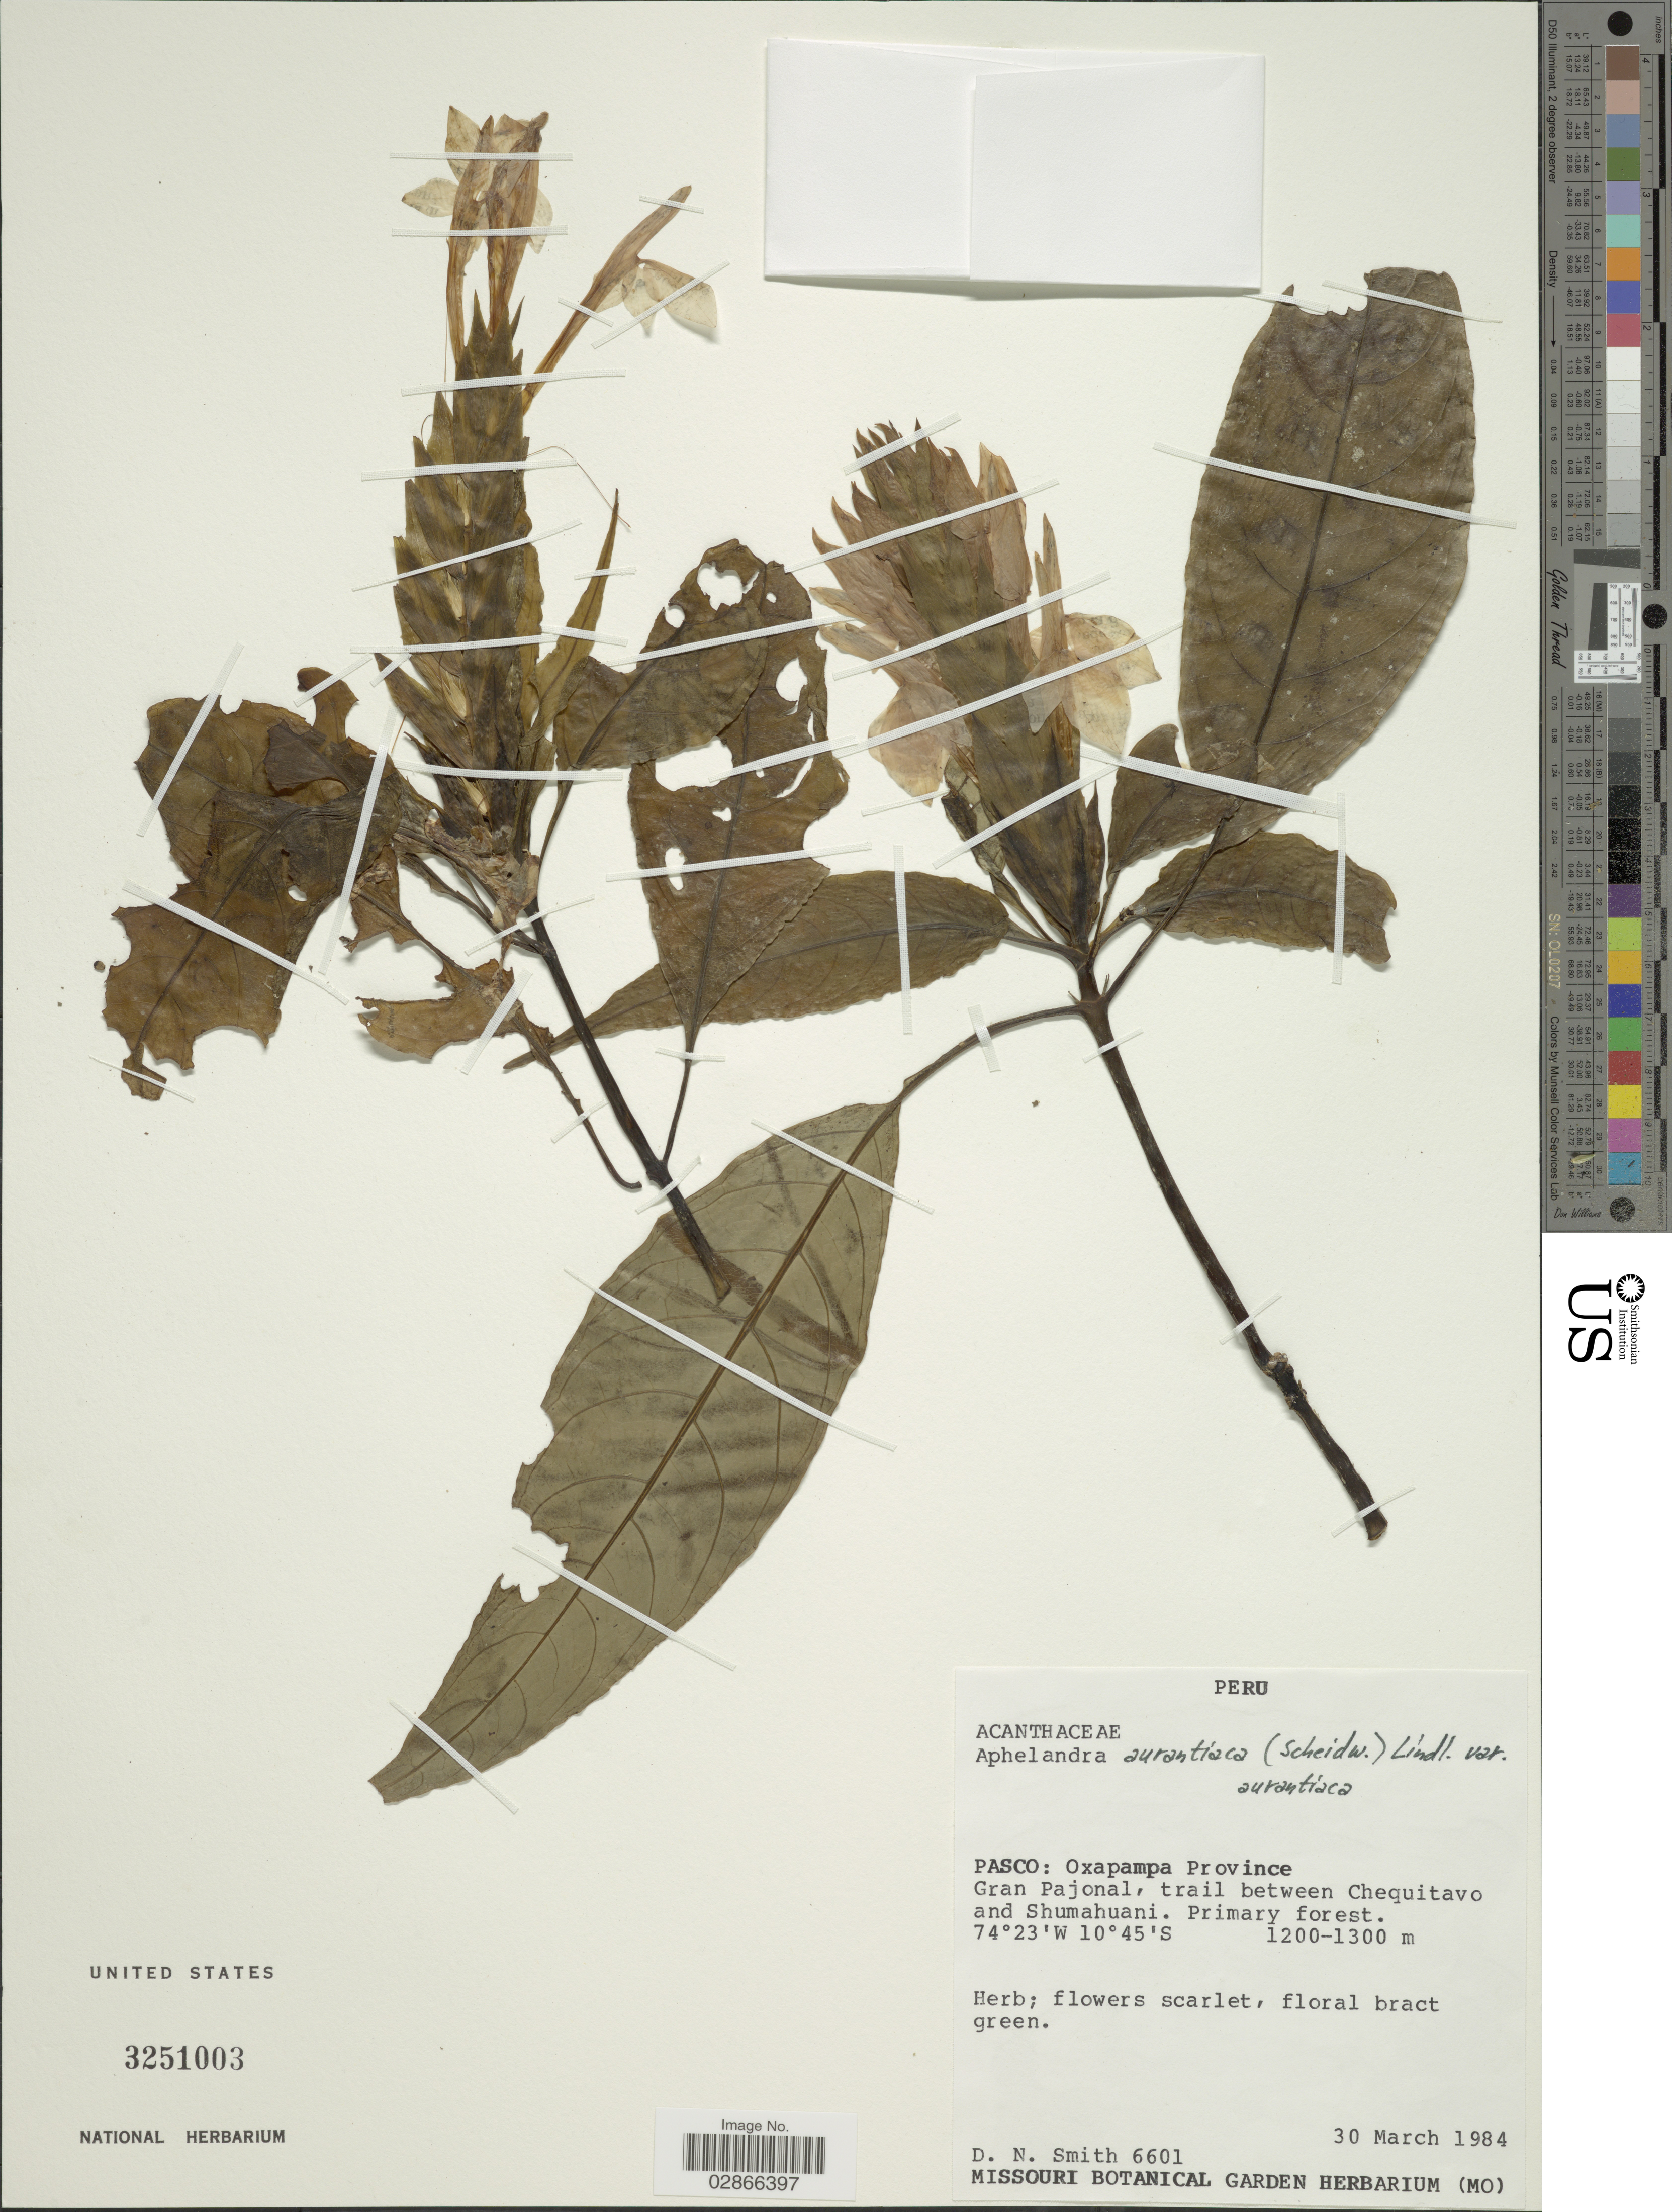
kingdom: Plantae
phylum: Tracheophyta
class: Magnoliopsida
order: Lamiales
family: Acanthaceae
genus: Aphelandra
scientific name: Aphelandra aurantiaca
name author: (Scheidw.) Lindl.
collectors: D. Smith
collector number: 6601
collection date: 1984-03-30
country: Peru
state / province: Pasco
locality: Oxapampa Province. Gran Pajonal, trail betwee Chequitavo and Shumahuani.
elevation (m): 1200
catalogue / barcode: US 3251003